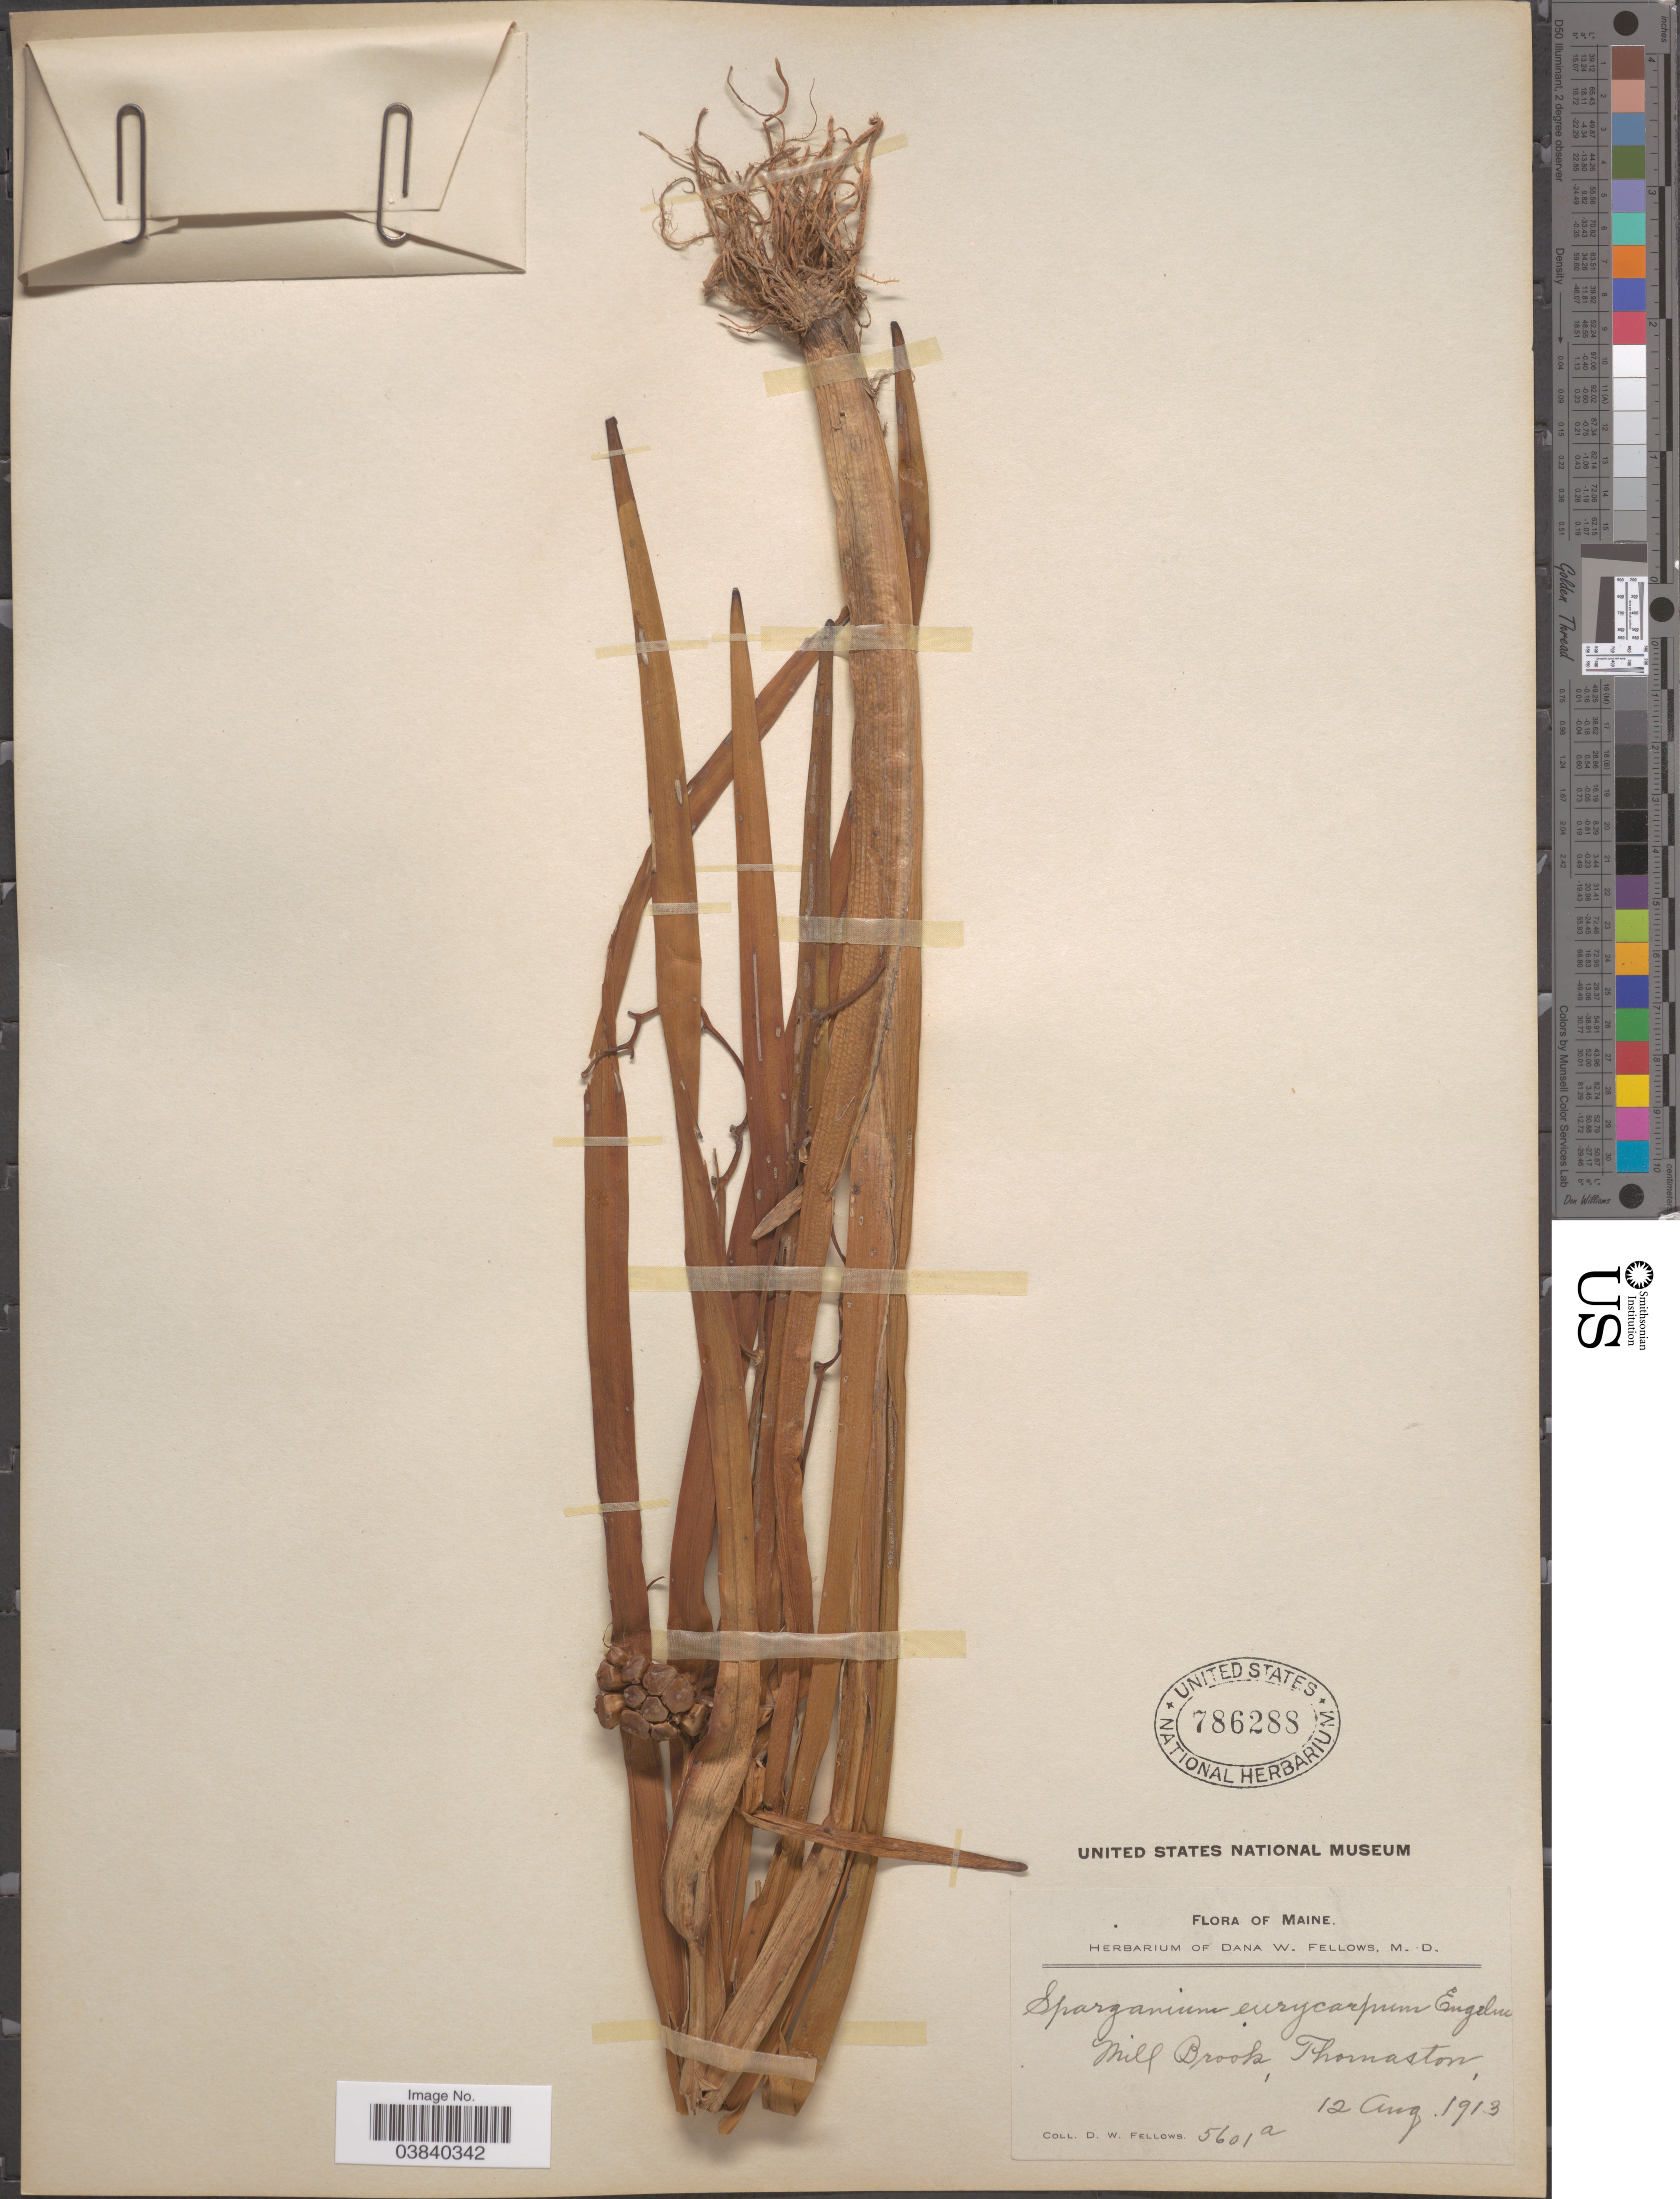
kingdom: Plantae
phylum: Tracheophyta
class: Liliopsida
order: Poales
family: Typhaceae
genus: Sparganium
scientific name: Sparganium eurycarpum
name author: Engelm.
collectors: D. W. Fellows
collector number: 5601a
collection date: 1913-08-12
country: United States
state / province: Maine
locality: Mill Brook, Thomaston.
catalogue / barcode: US 786288